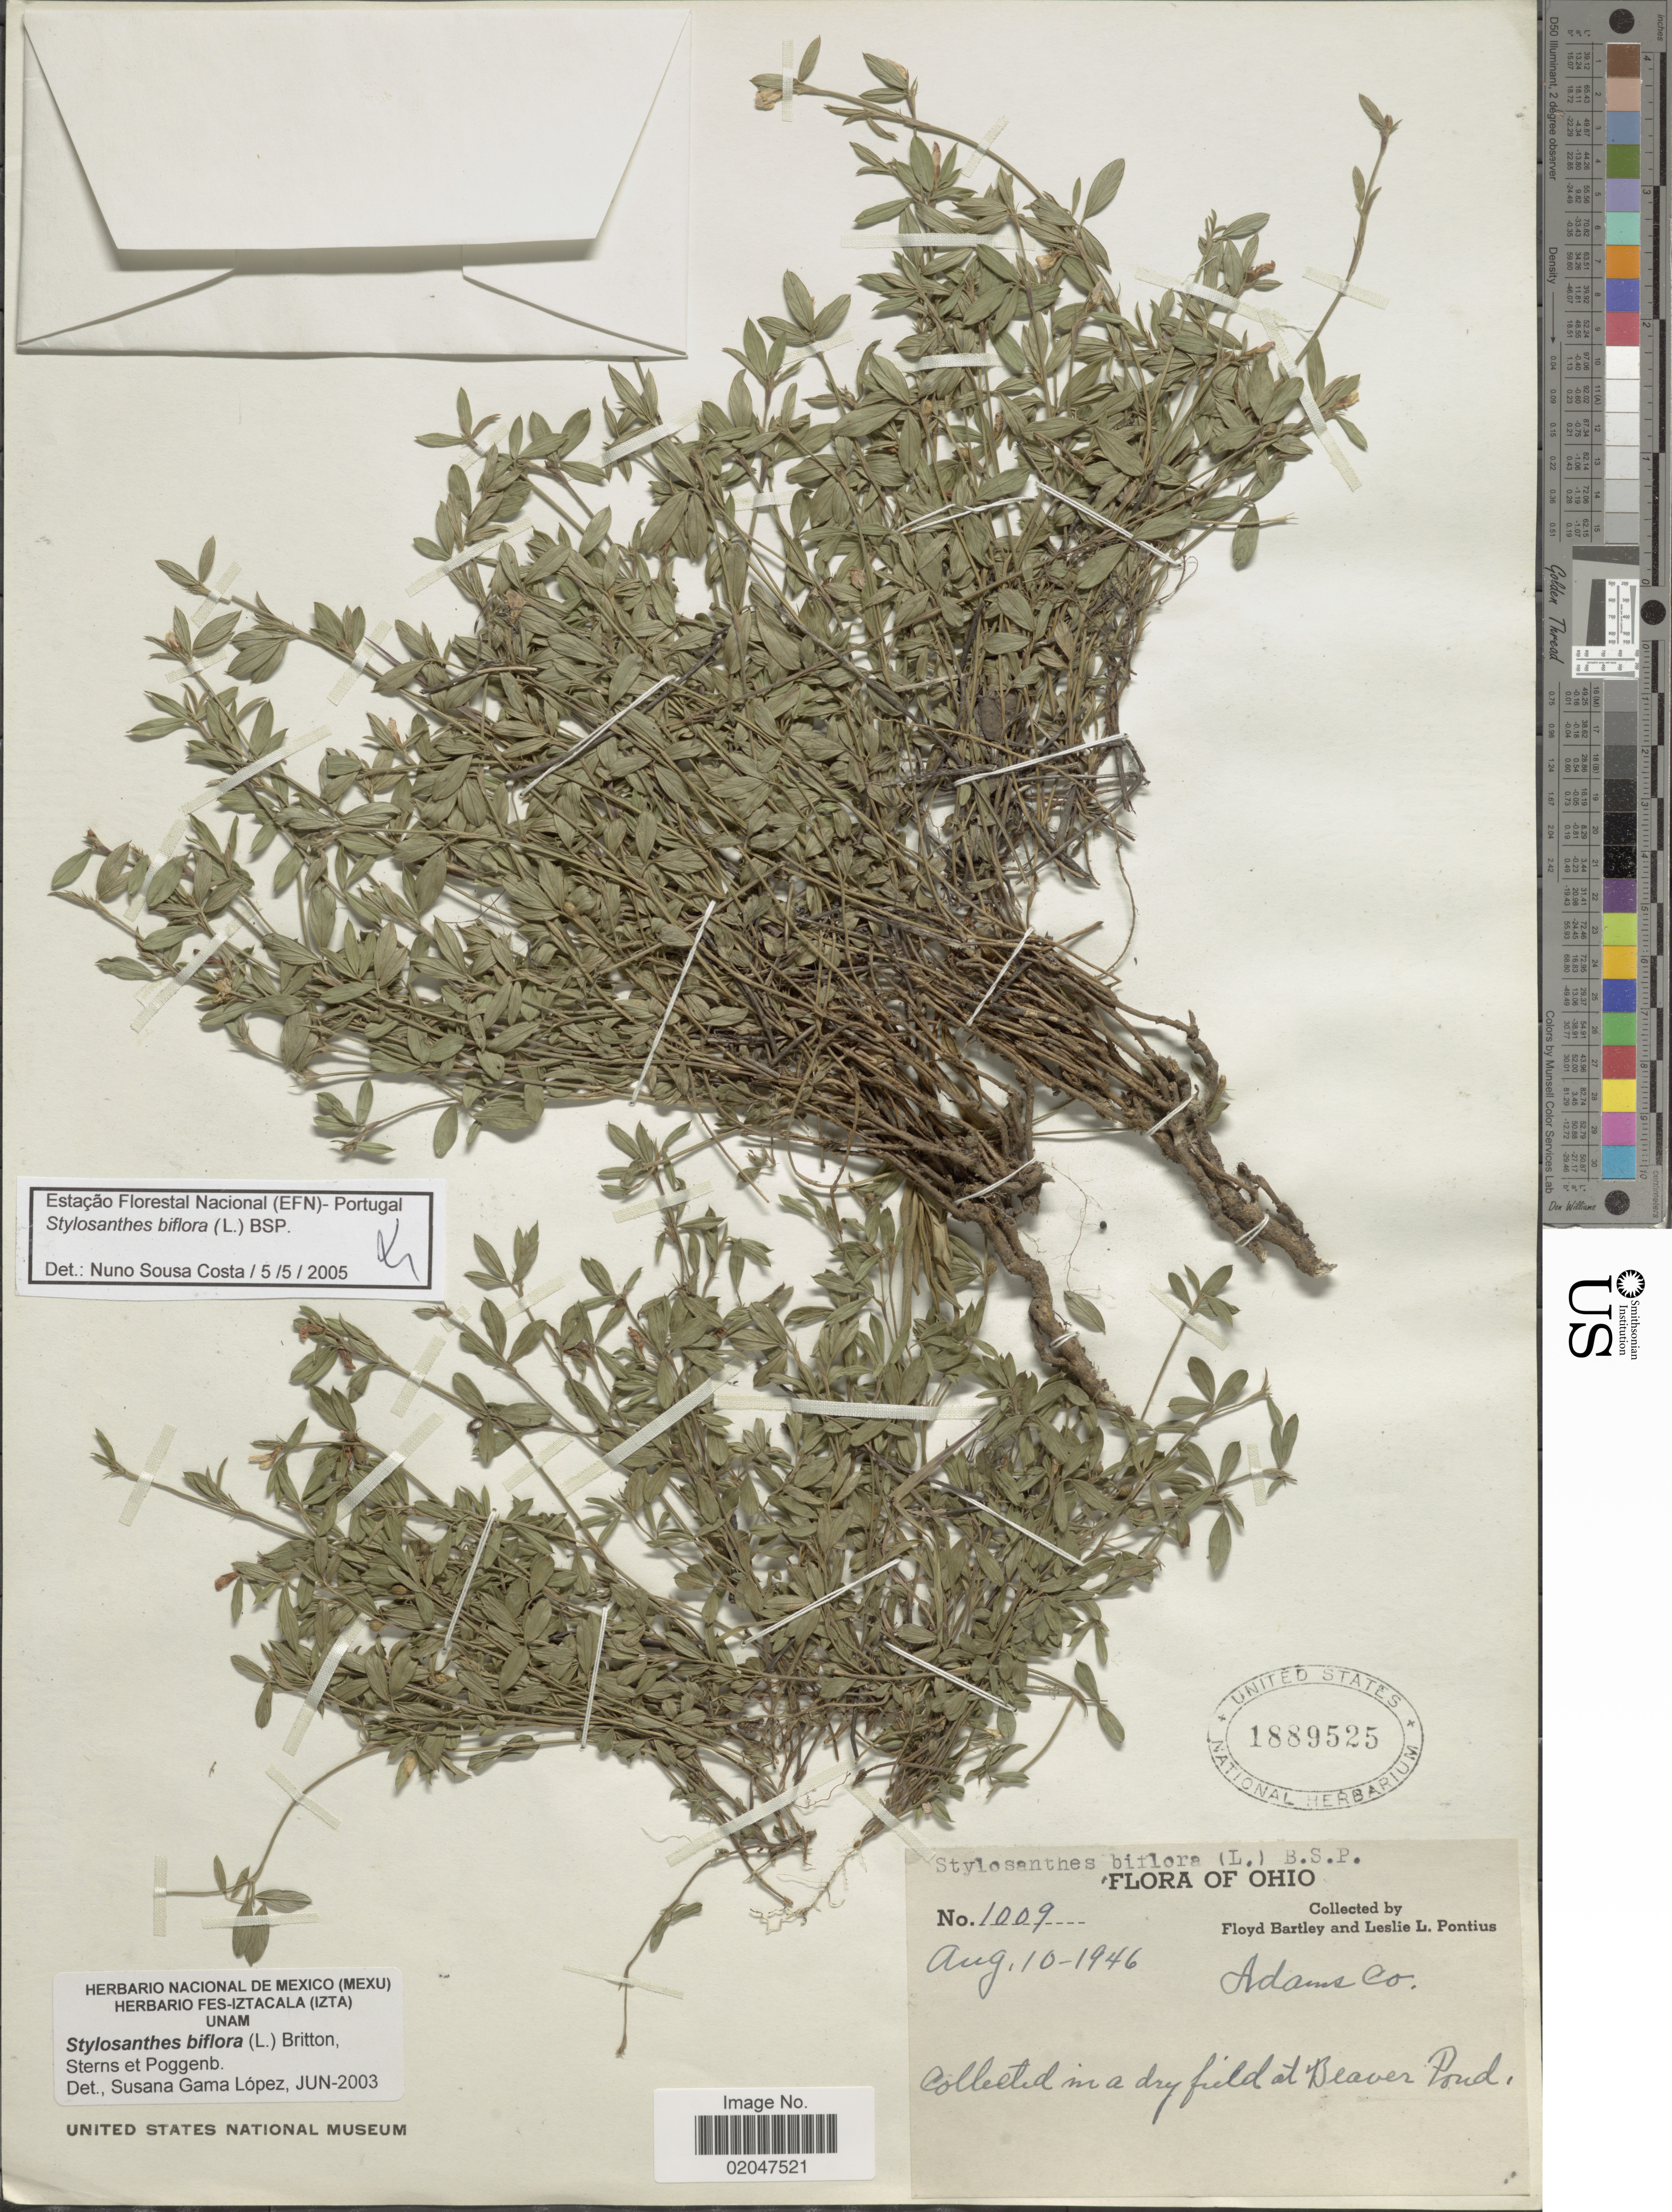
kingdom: Plantae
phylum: Tracheophyta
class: Magnoliopsida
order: Fabales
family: Fabaceae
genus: Stylosanthes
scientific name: Stylosanthes biflora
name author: (L.) Britton et al.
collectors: F. Bartley & L. Pontius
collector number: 1009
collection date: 1946-08-10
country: United States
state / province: Ohio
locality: In a dry field at Bavear Pond. Adams Co.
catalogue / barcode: US 1889525